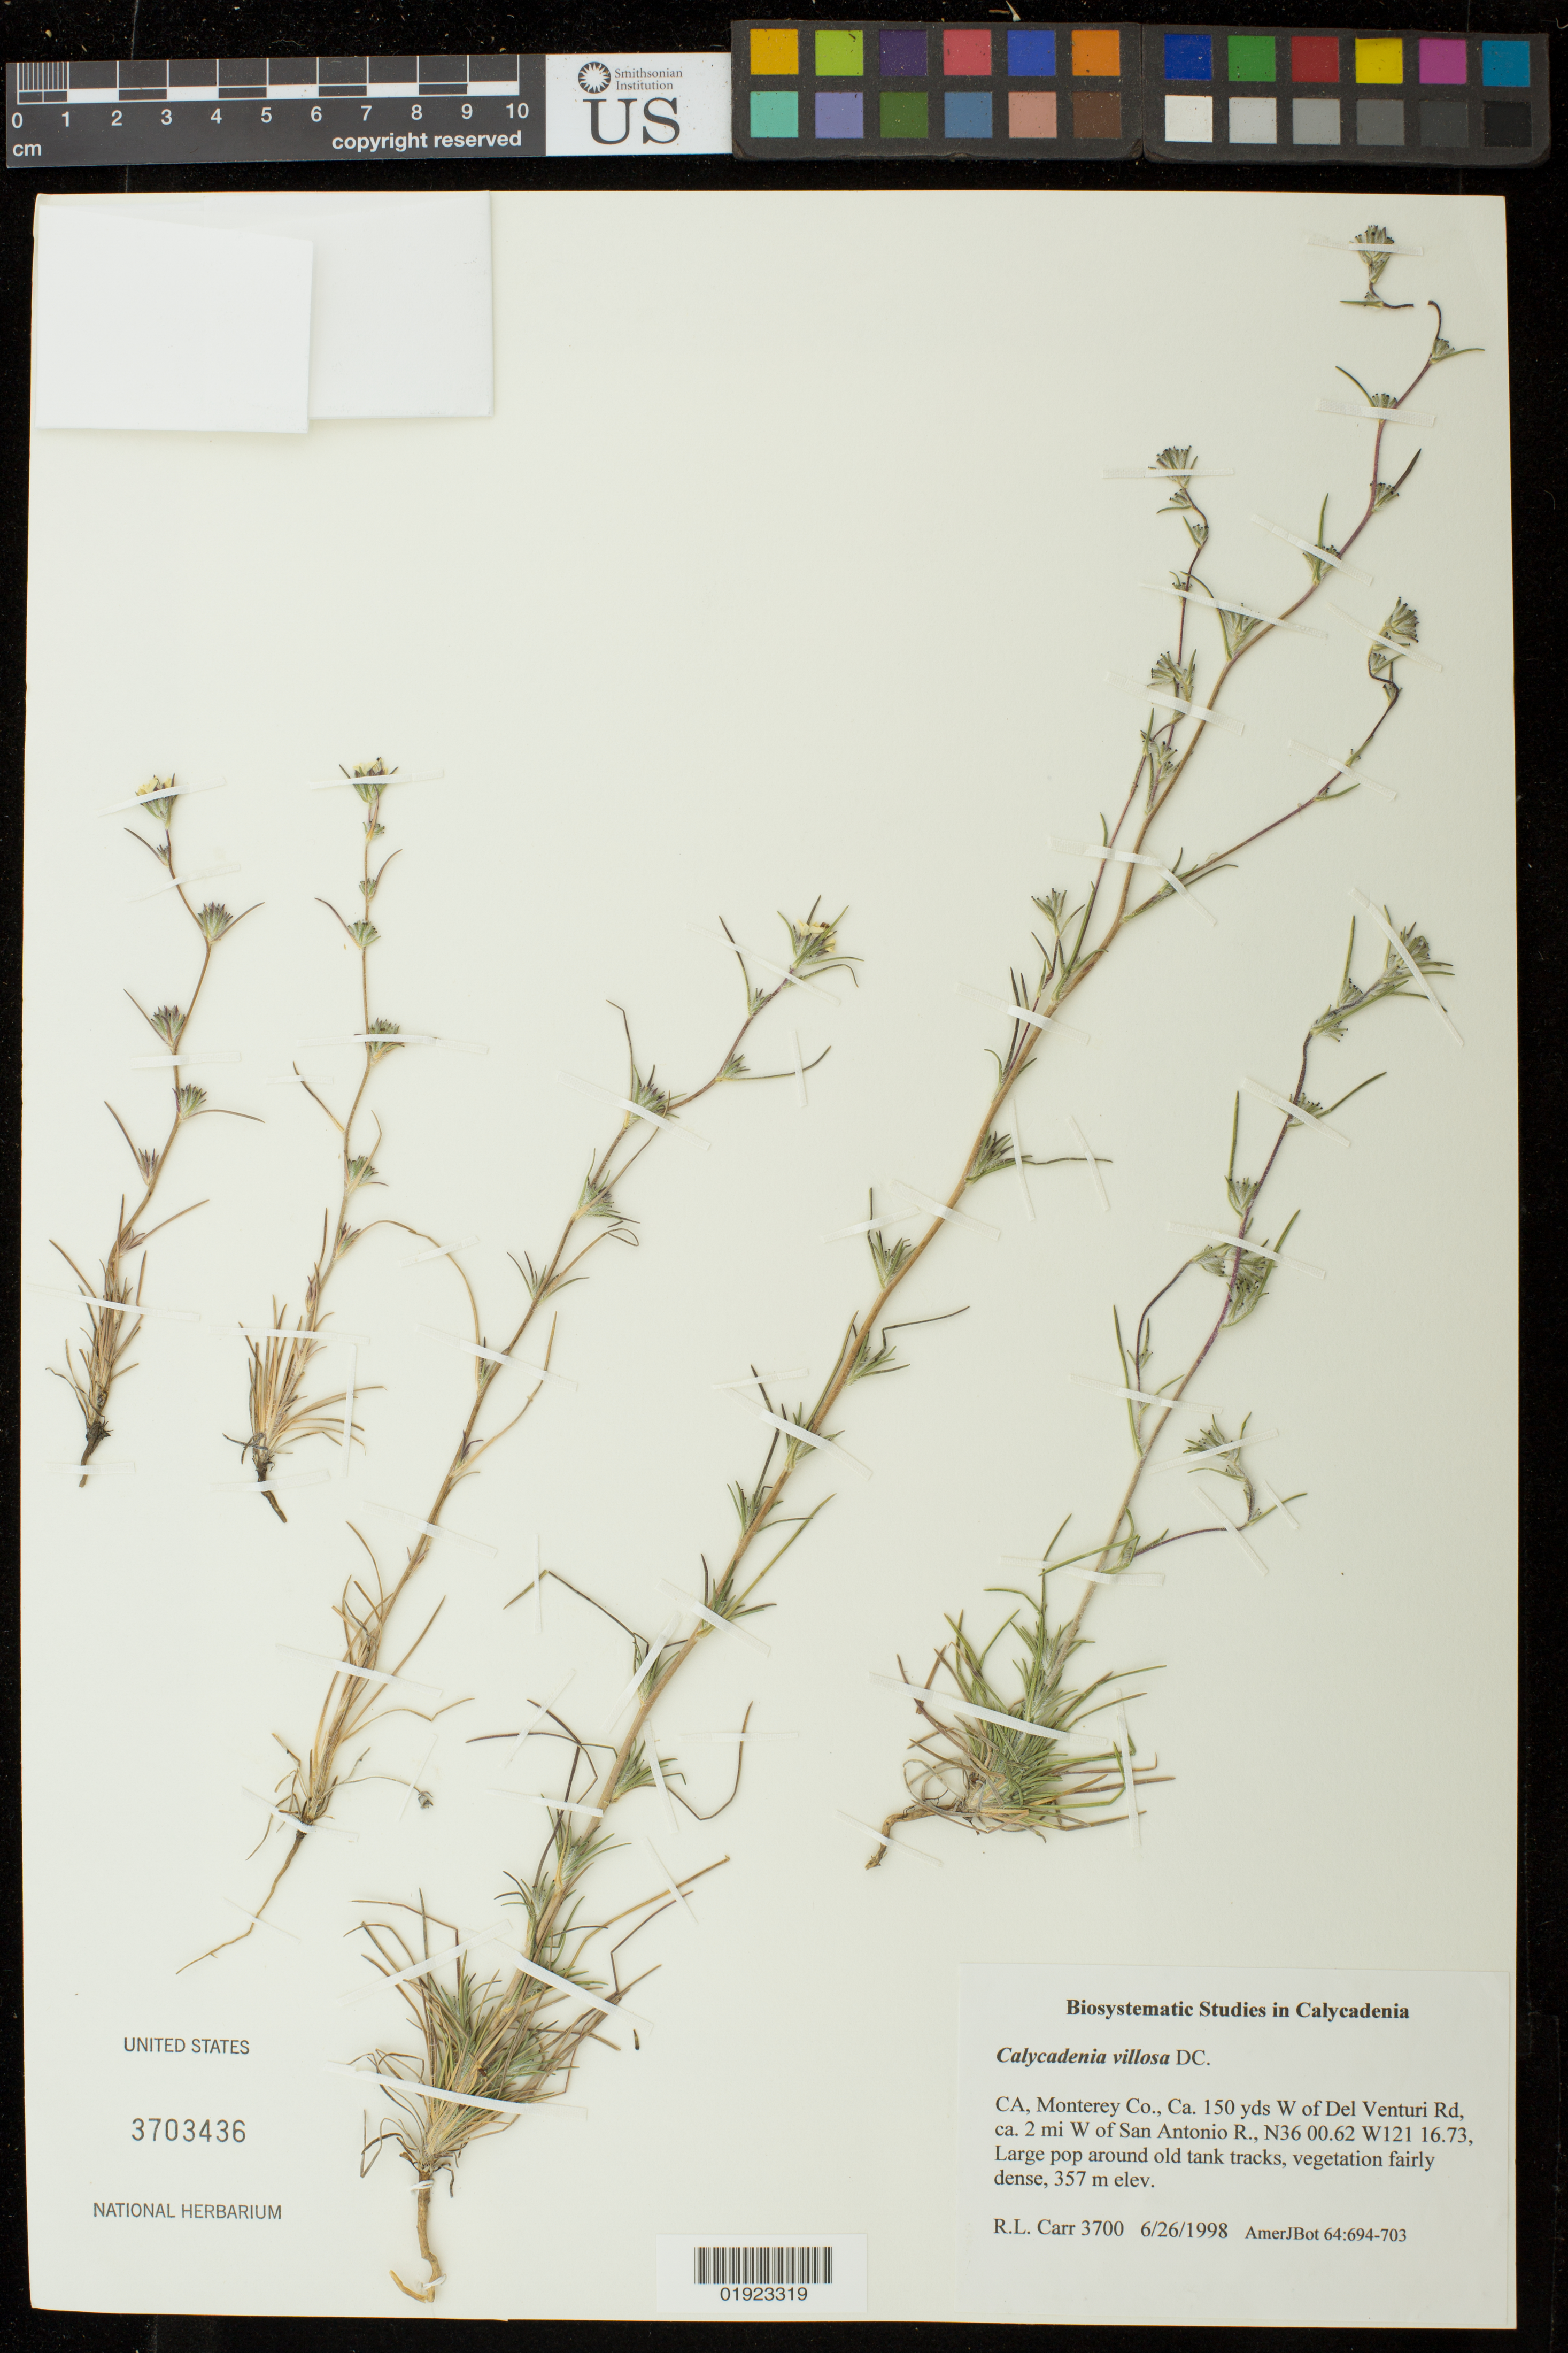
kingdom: Plantae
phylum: Tracheophyta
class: Magnoliopsida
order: Asterales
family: Asteraceae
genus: Calycadenia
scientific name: Calycadenia villosa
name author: DC.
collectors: R. Carr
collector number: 3700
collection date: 1998-06-26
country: United States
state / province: California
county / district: Monterey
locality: ca. 150 yds W of Del Venturi Rd, ca. 2 mi W of San Antonio R.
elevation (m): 357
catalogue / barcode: US 3703436